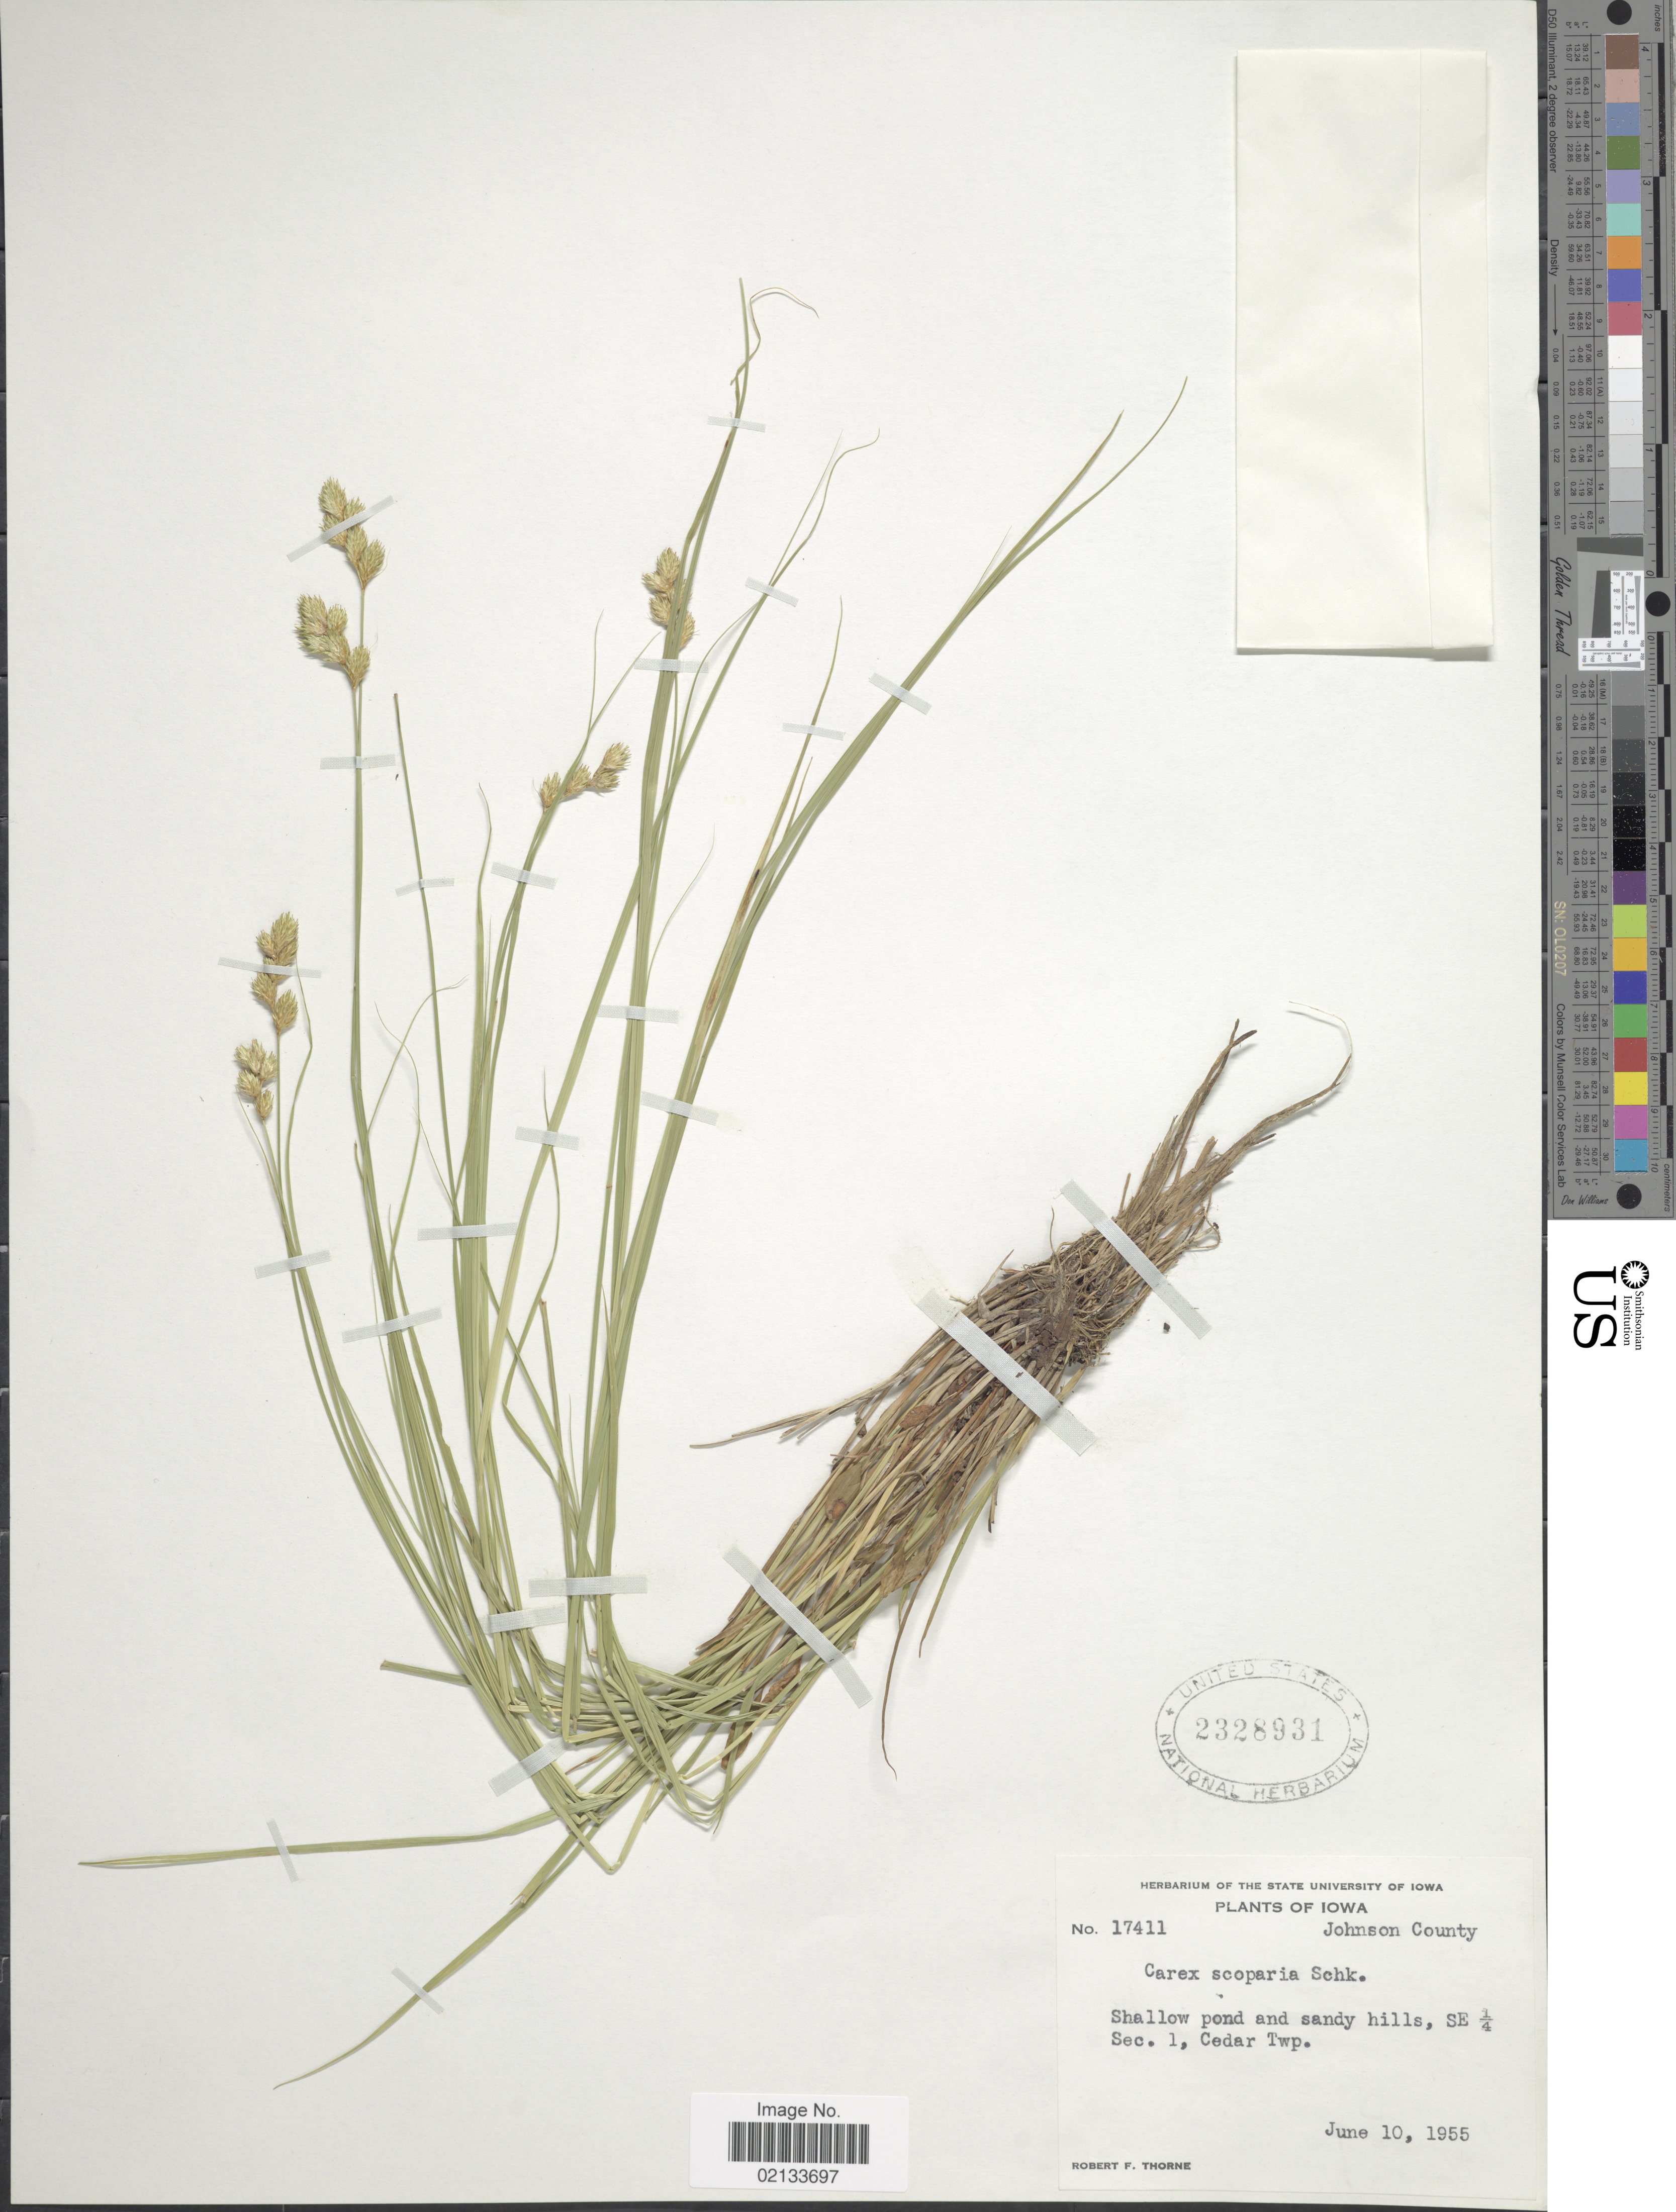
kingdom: Plantae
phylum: Tracheophyta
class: Liliopsida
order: Poales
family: Cyperaceae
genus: Carex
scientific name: Carex scoparia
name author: Schkuhr ex Willd.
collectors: R. F. Thorne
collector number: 17411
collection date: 1955-06-10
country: United States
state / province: Iowa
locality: Johnson County, Shallow pond and sandy hills, SE ¼ Sec. 1, Cedar Twp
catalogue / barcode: US 2328931